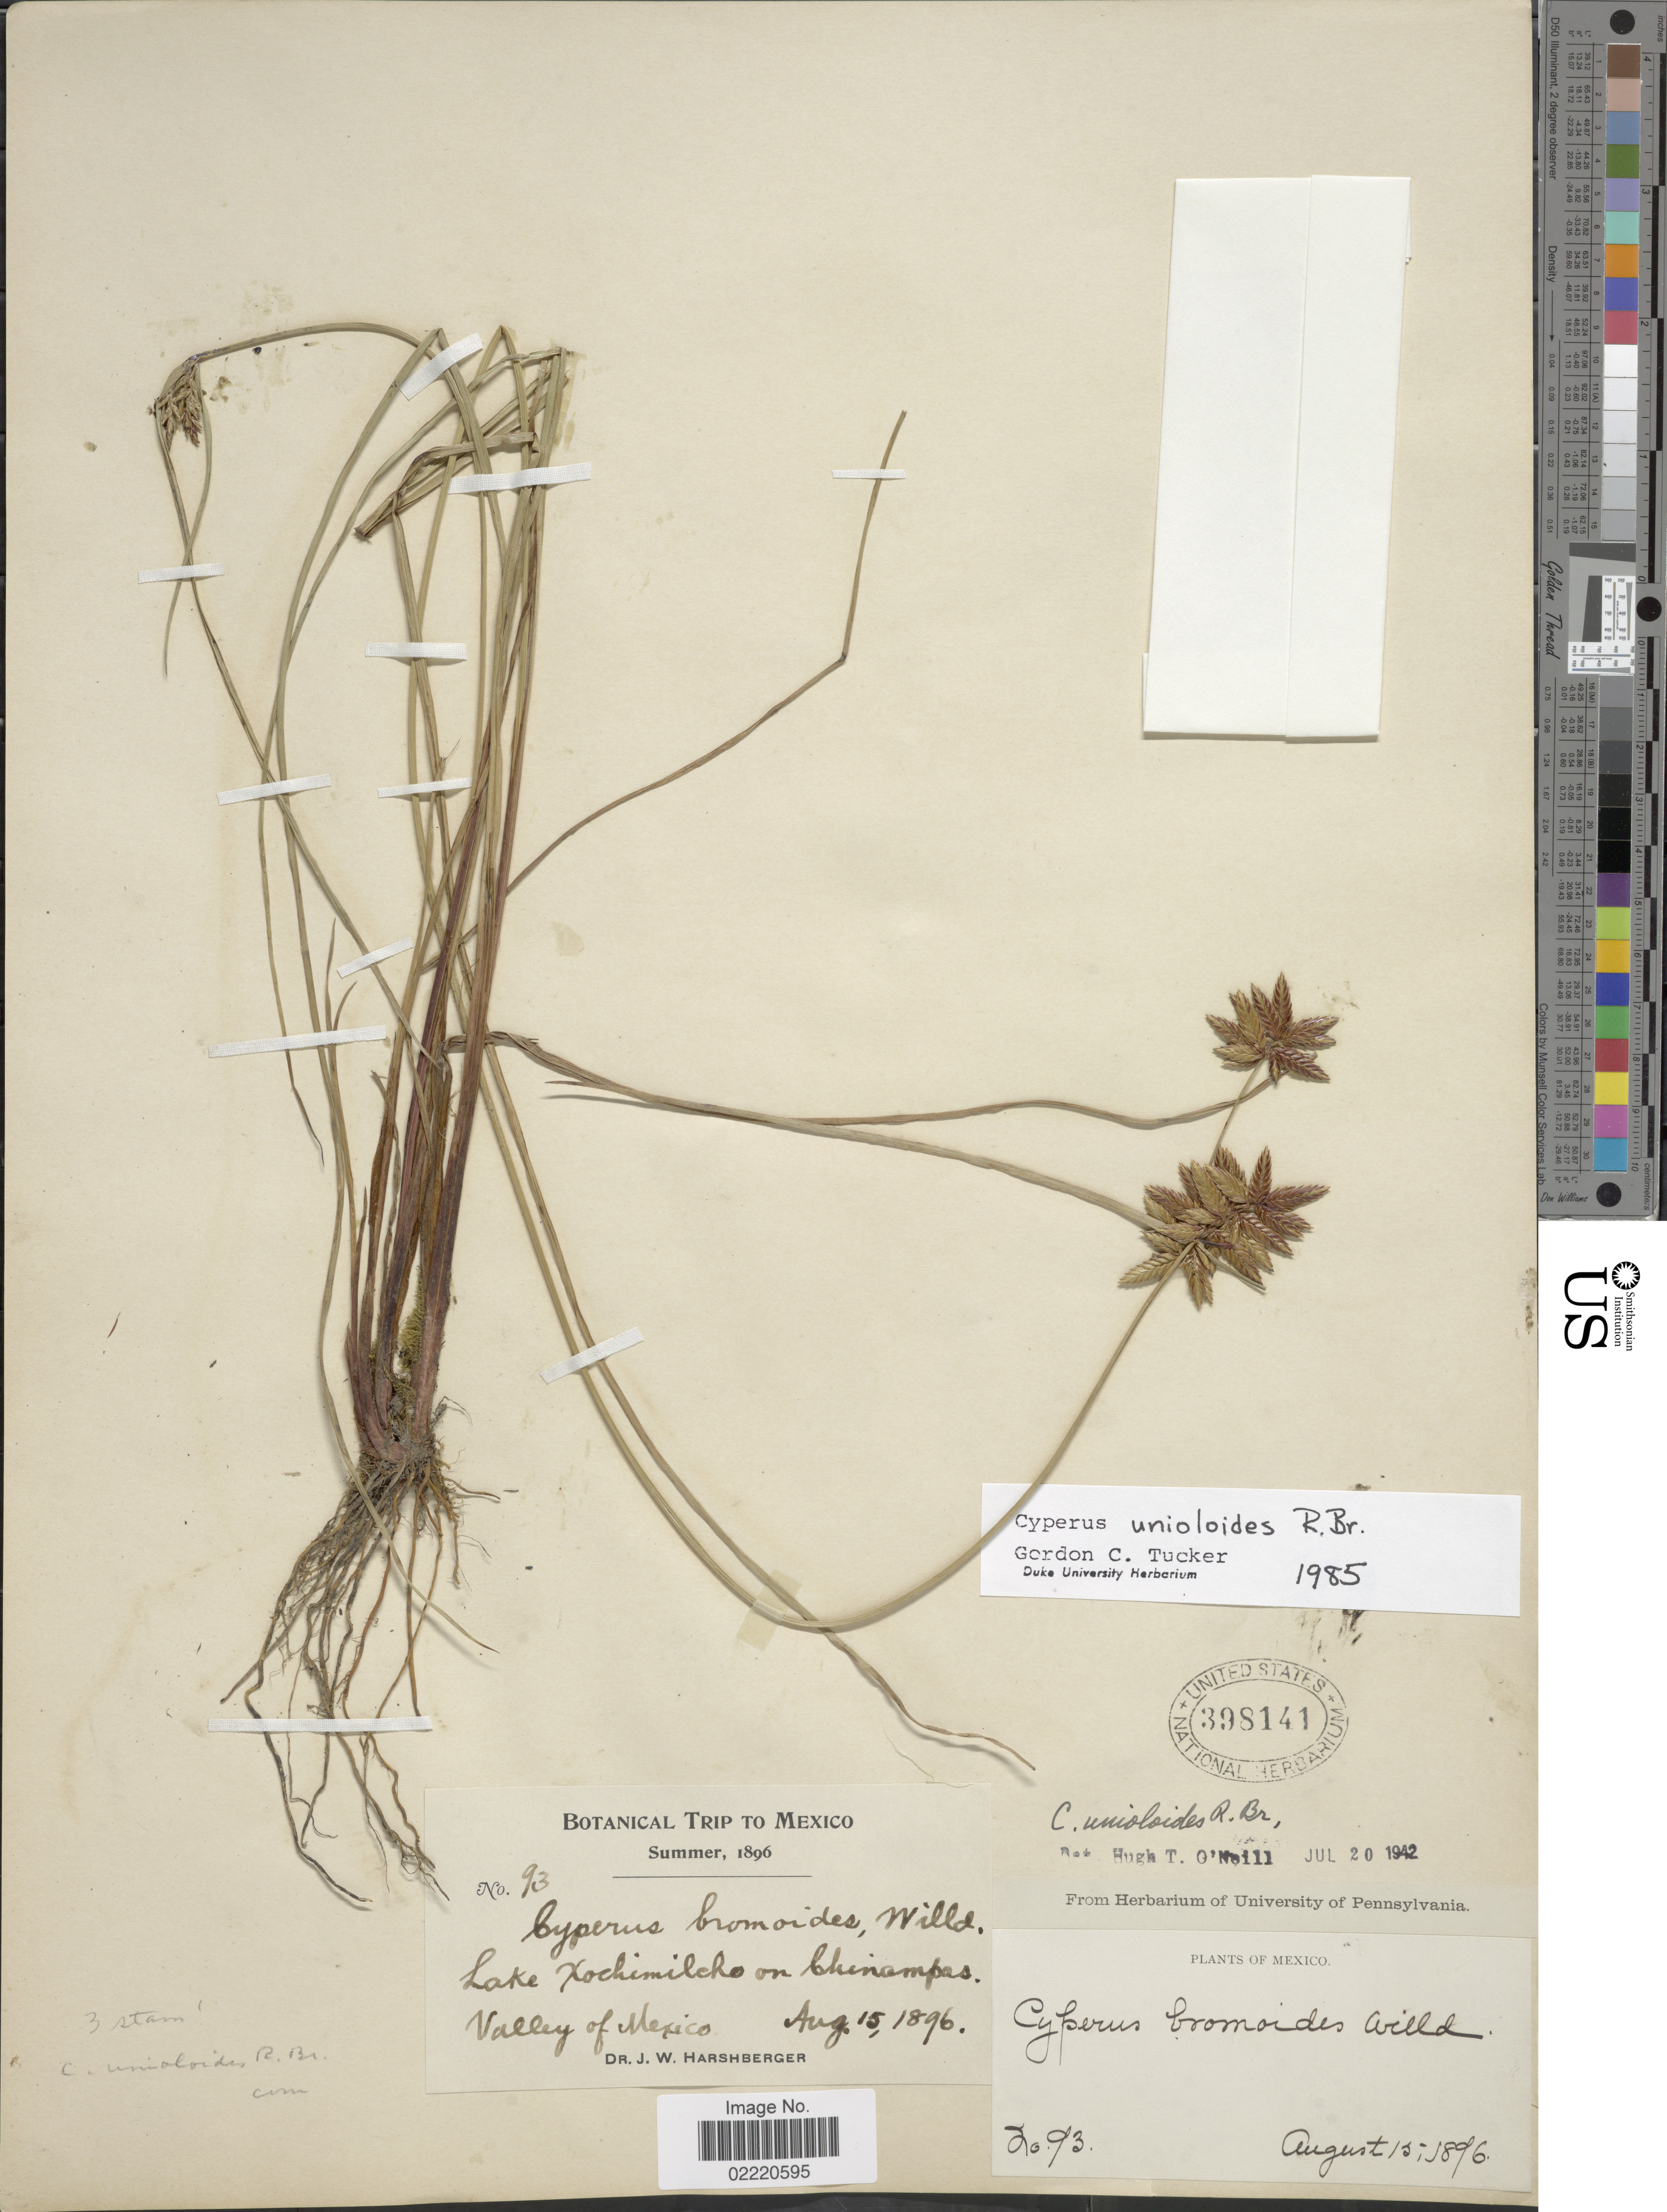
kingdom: Plantae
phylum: Tracheophyta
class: Liliopsida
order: Poales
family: Cyperaceae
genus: Cyperus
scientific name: Cyperus unioloides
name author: R. Br.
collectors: J. W. Harshberger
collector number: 93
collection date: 1896-08-15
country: Mexico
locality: Valley of Mexico, Lake Xochimilcho on Chinampas.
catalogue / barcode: US 398141